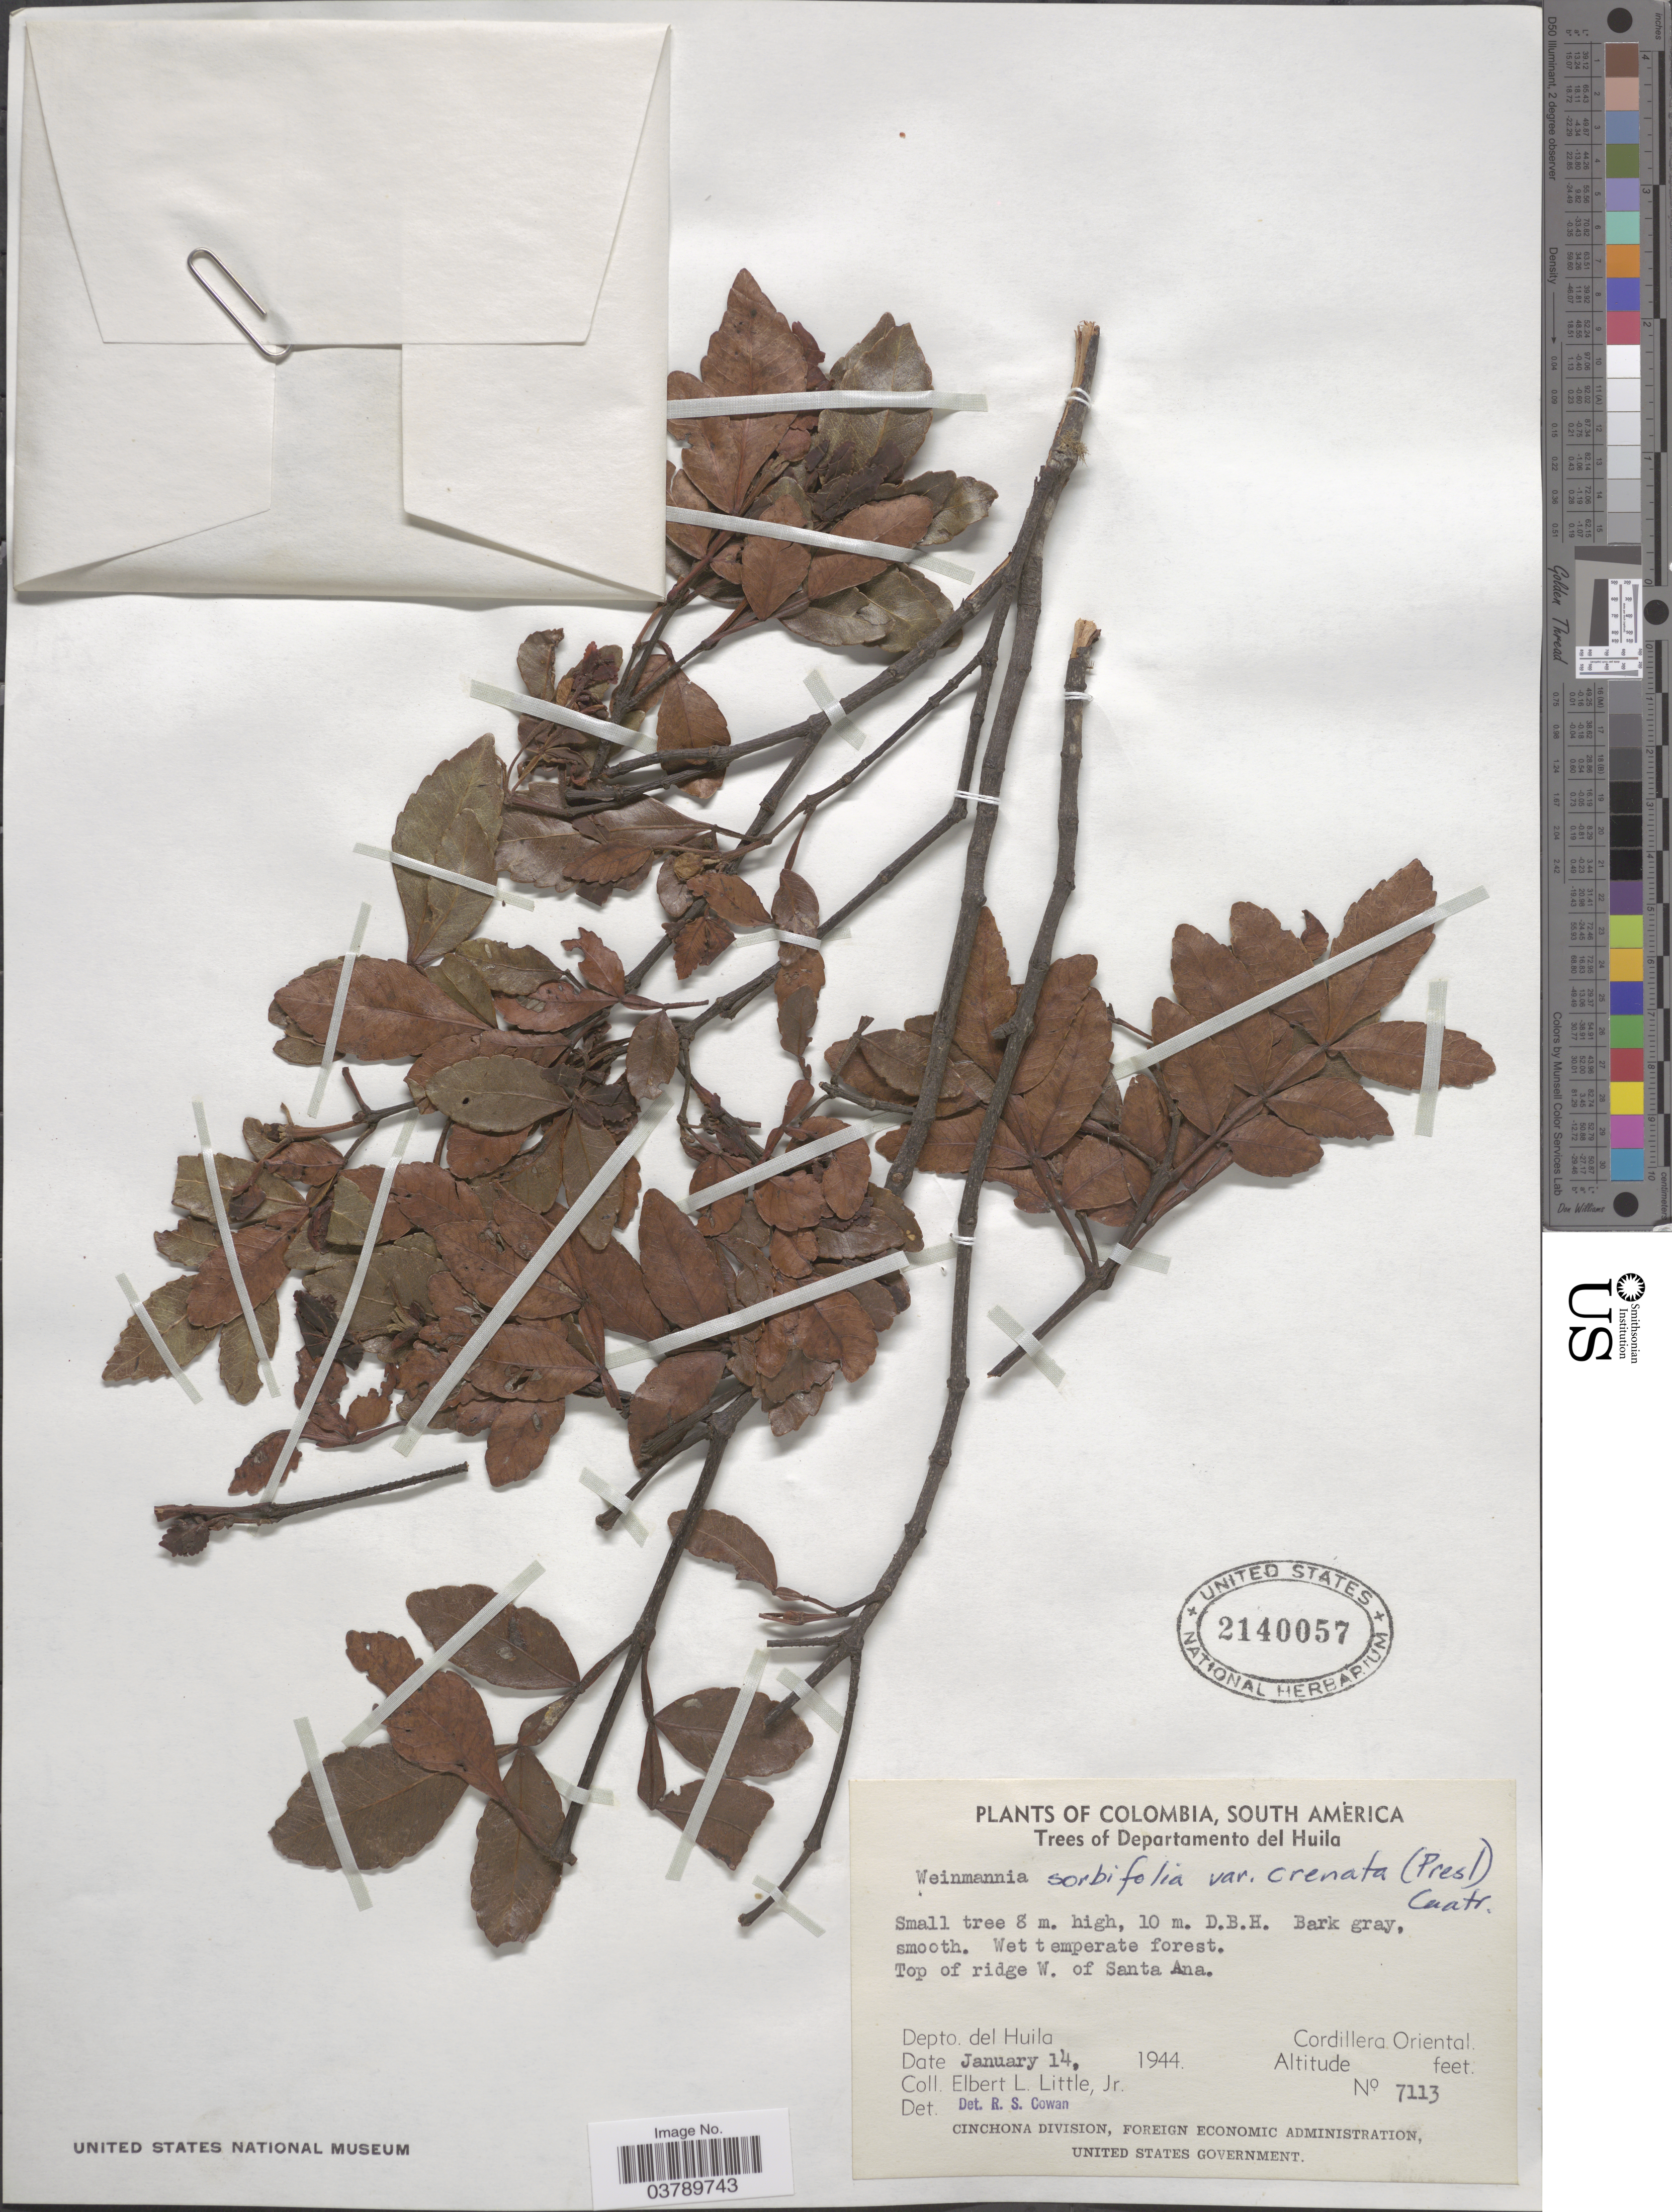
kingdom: Plantae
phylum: Tracheophyta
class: Magnoliopsida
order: Oxalidales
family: Cunoniaceae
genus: Weinmannia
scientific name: Weinmannia sorbifolia var. crenata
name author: Kunth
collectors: E. L. Little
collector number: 7113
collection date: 1944-01-14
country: Colombia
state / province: Huila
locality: Departamento del Huila. Top of ridge W. of Santa Ana. Cordillera Oriental.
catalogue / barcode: US 2140057